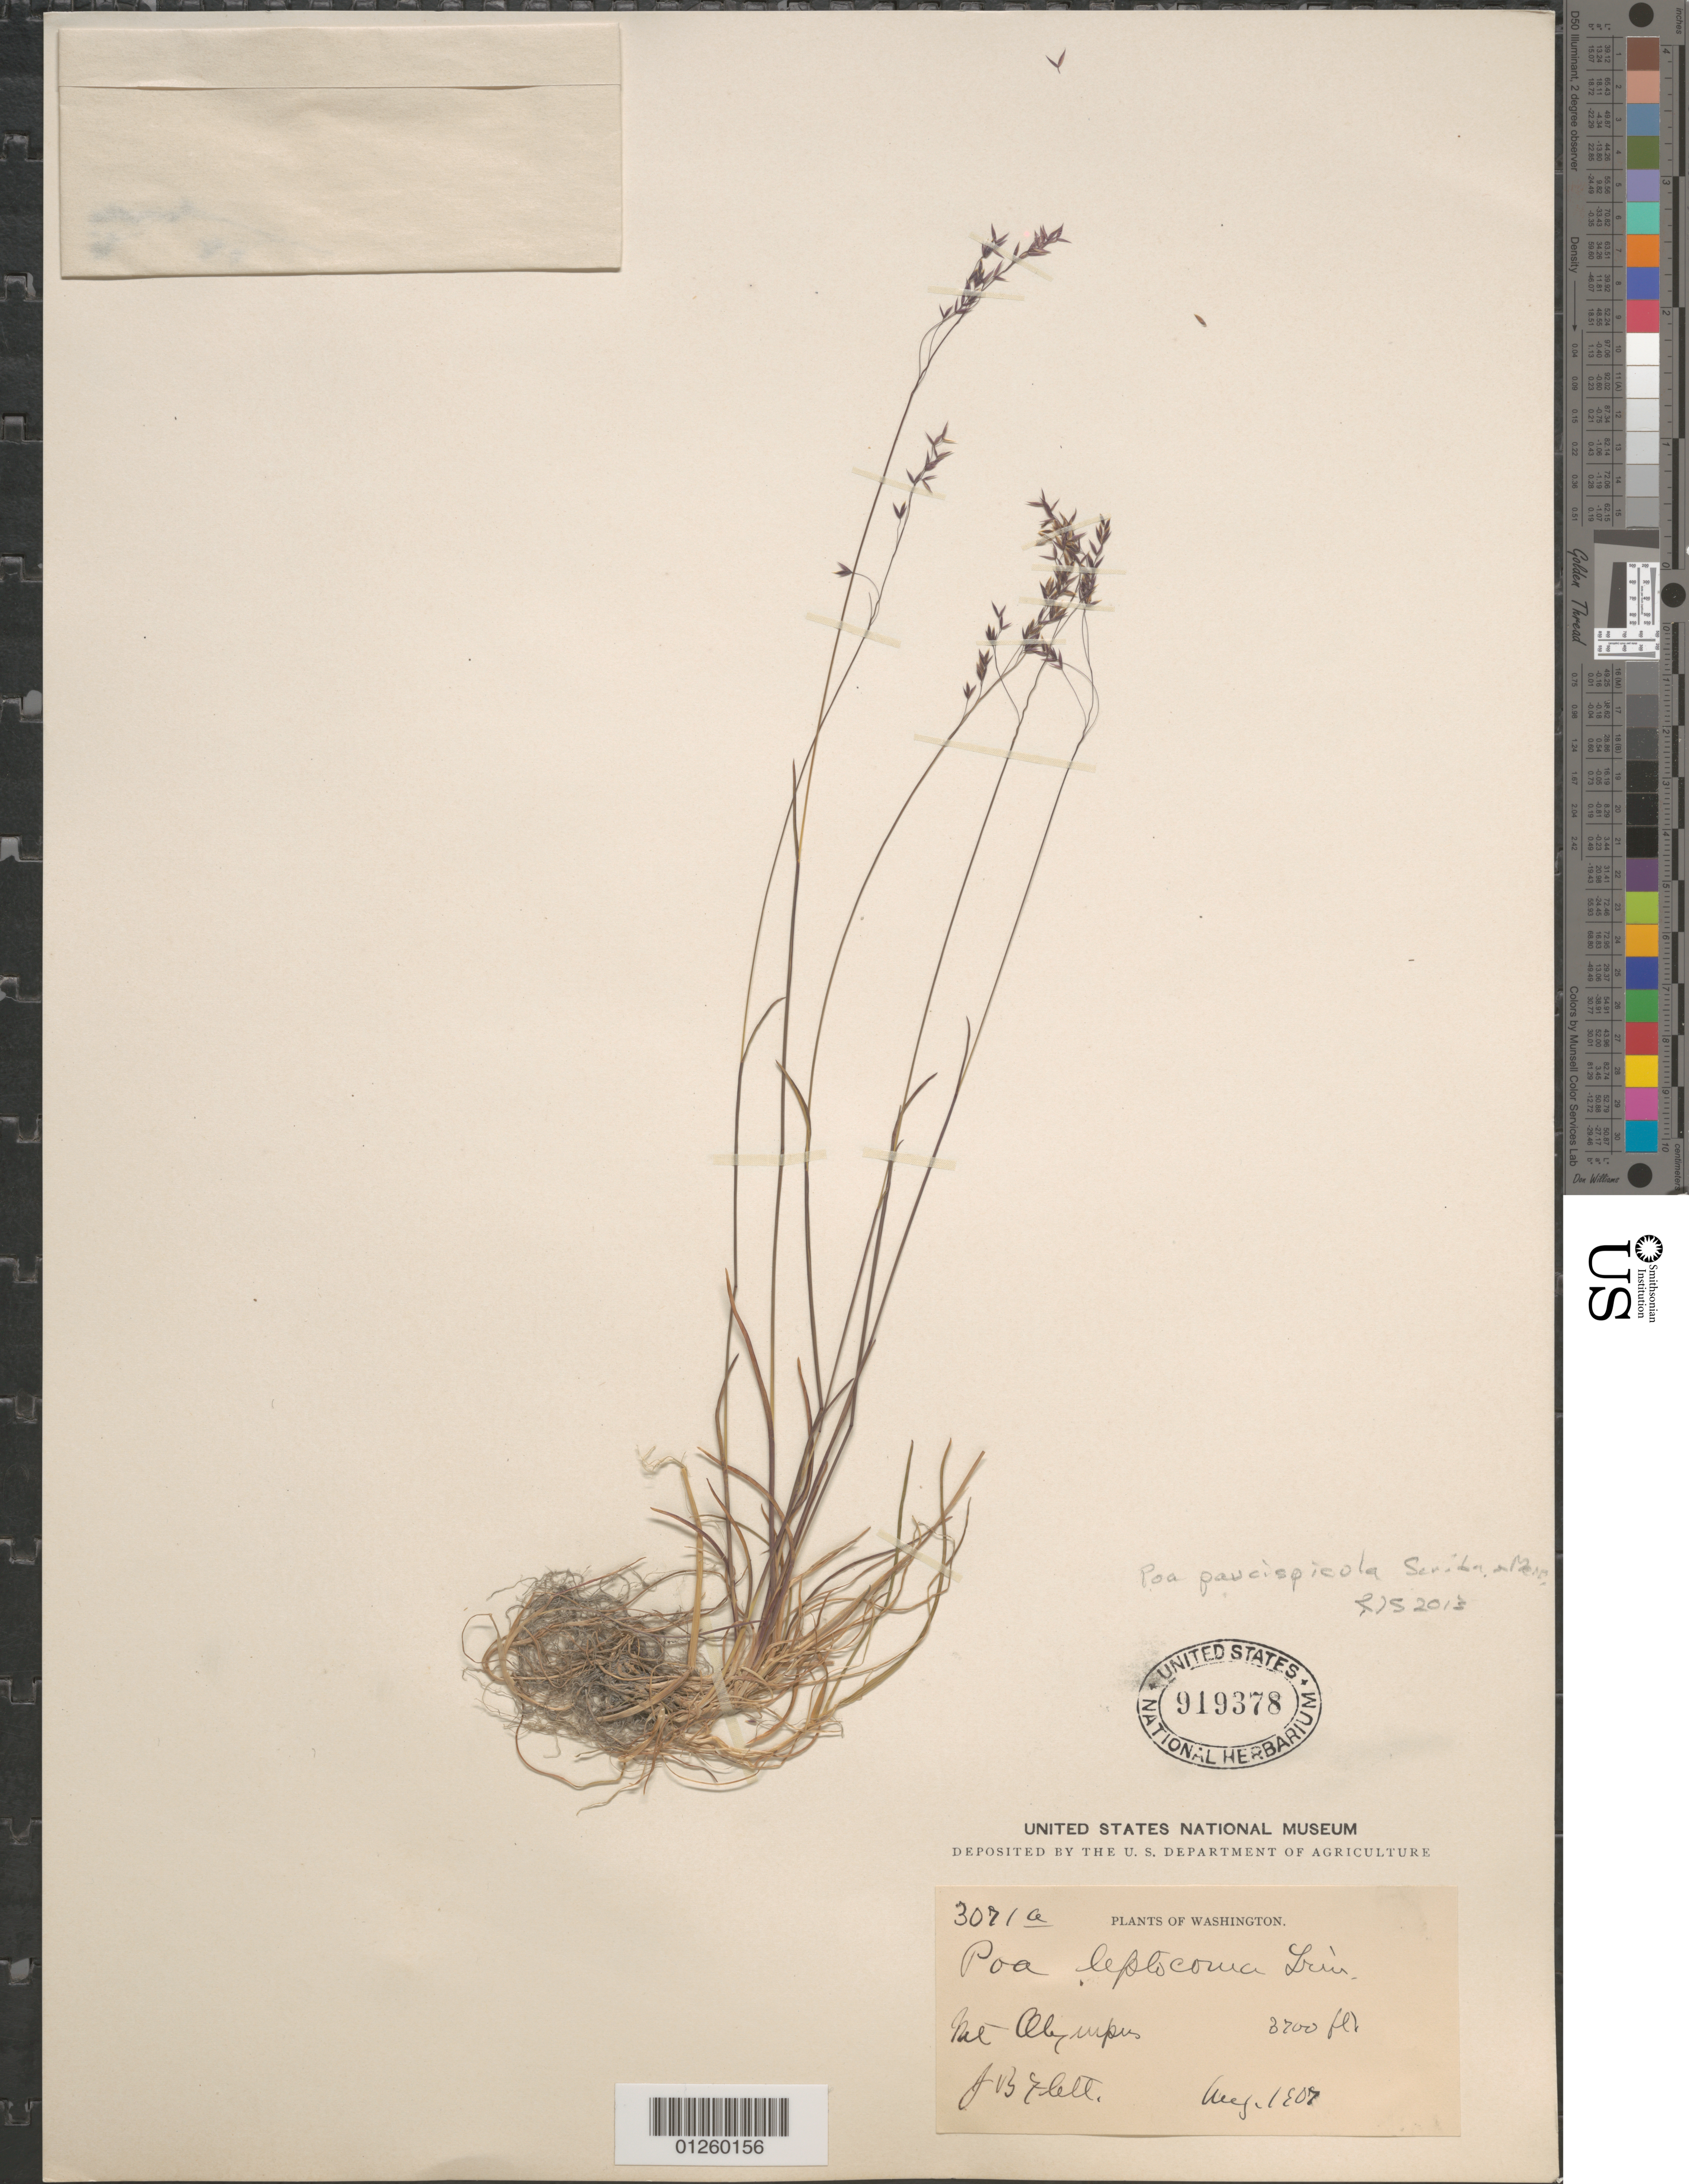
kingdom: Plantae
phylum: Tracheophyta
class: Liliopsida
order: Poales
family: Poaceae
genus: Poa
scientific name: Poa paucispicula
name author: Scribn. & Merr.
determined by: Soreng, Robert J., Research Associate (BOT), Smithsonian Institution - National Museum of Natural History (UNITED STATES)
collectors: J. Flett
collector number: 3071a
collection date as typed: Aug. 1907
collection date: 1907-08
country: United States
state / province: Washington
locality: Mt. Olympus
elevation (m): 1128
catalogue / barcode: US 919378